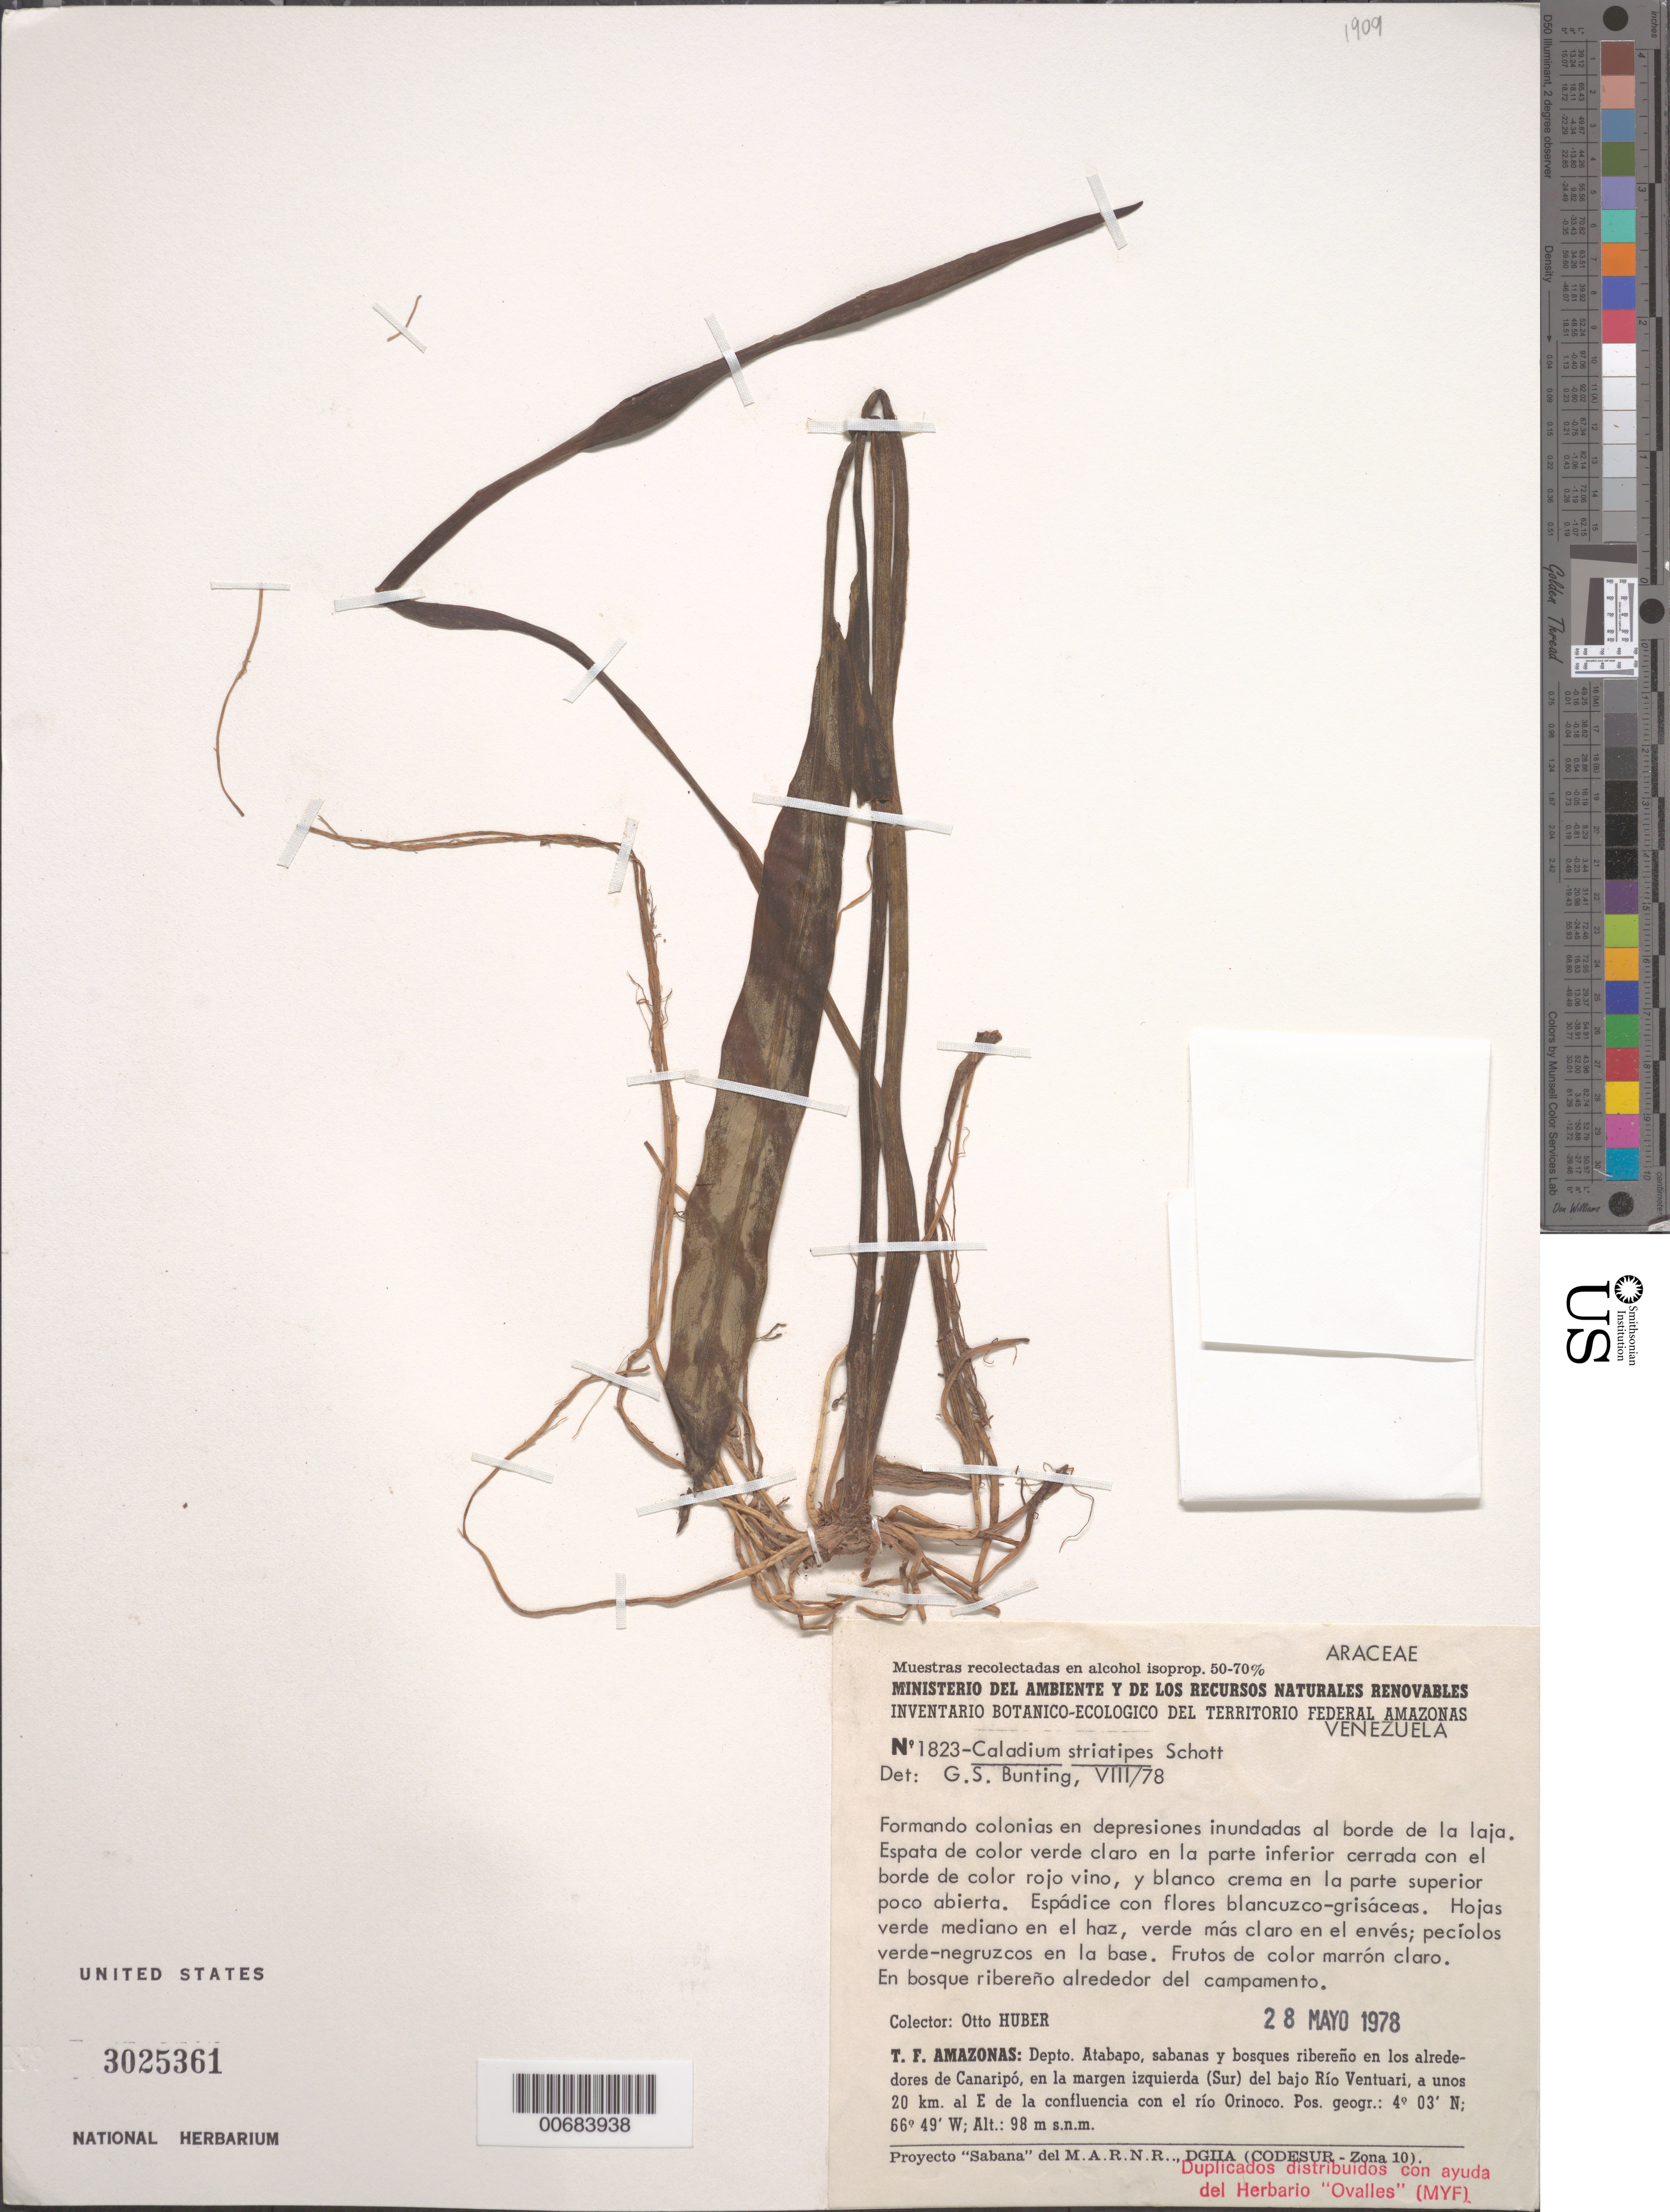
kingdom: Plantae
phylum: Tracheophyta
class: Liliopsida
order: Alismatales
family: Araceae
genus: Caladium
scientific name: Caladium striatipes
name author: (Kunth & Bouché) Schott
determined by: Bunting, G. S.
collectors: O. Huber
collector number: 1823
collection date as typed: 28-May-78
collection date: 1978-05-28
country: Venezuela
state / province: Amazonas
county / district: Atabapo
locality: Canaripó, S del Bajo Río Ventuari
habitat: Savannas and riverine forests around Canaripo; In riverine forest around camp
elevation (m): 98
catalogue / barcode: US 3025361